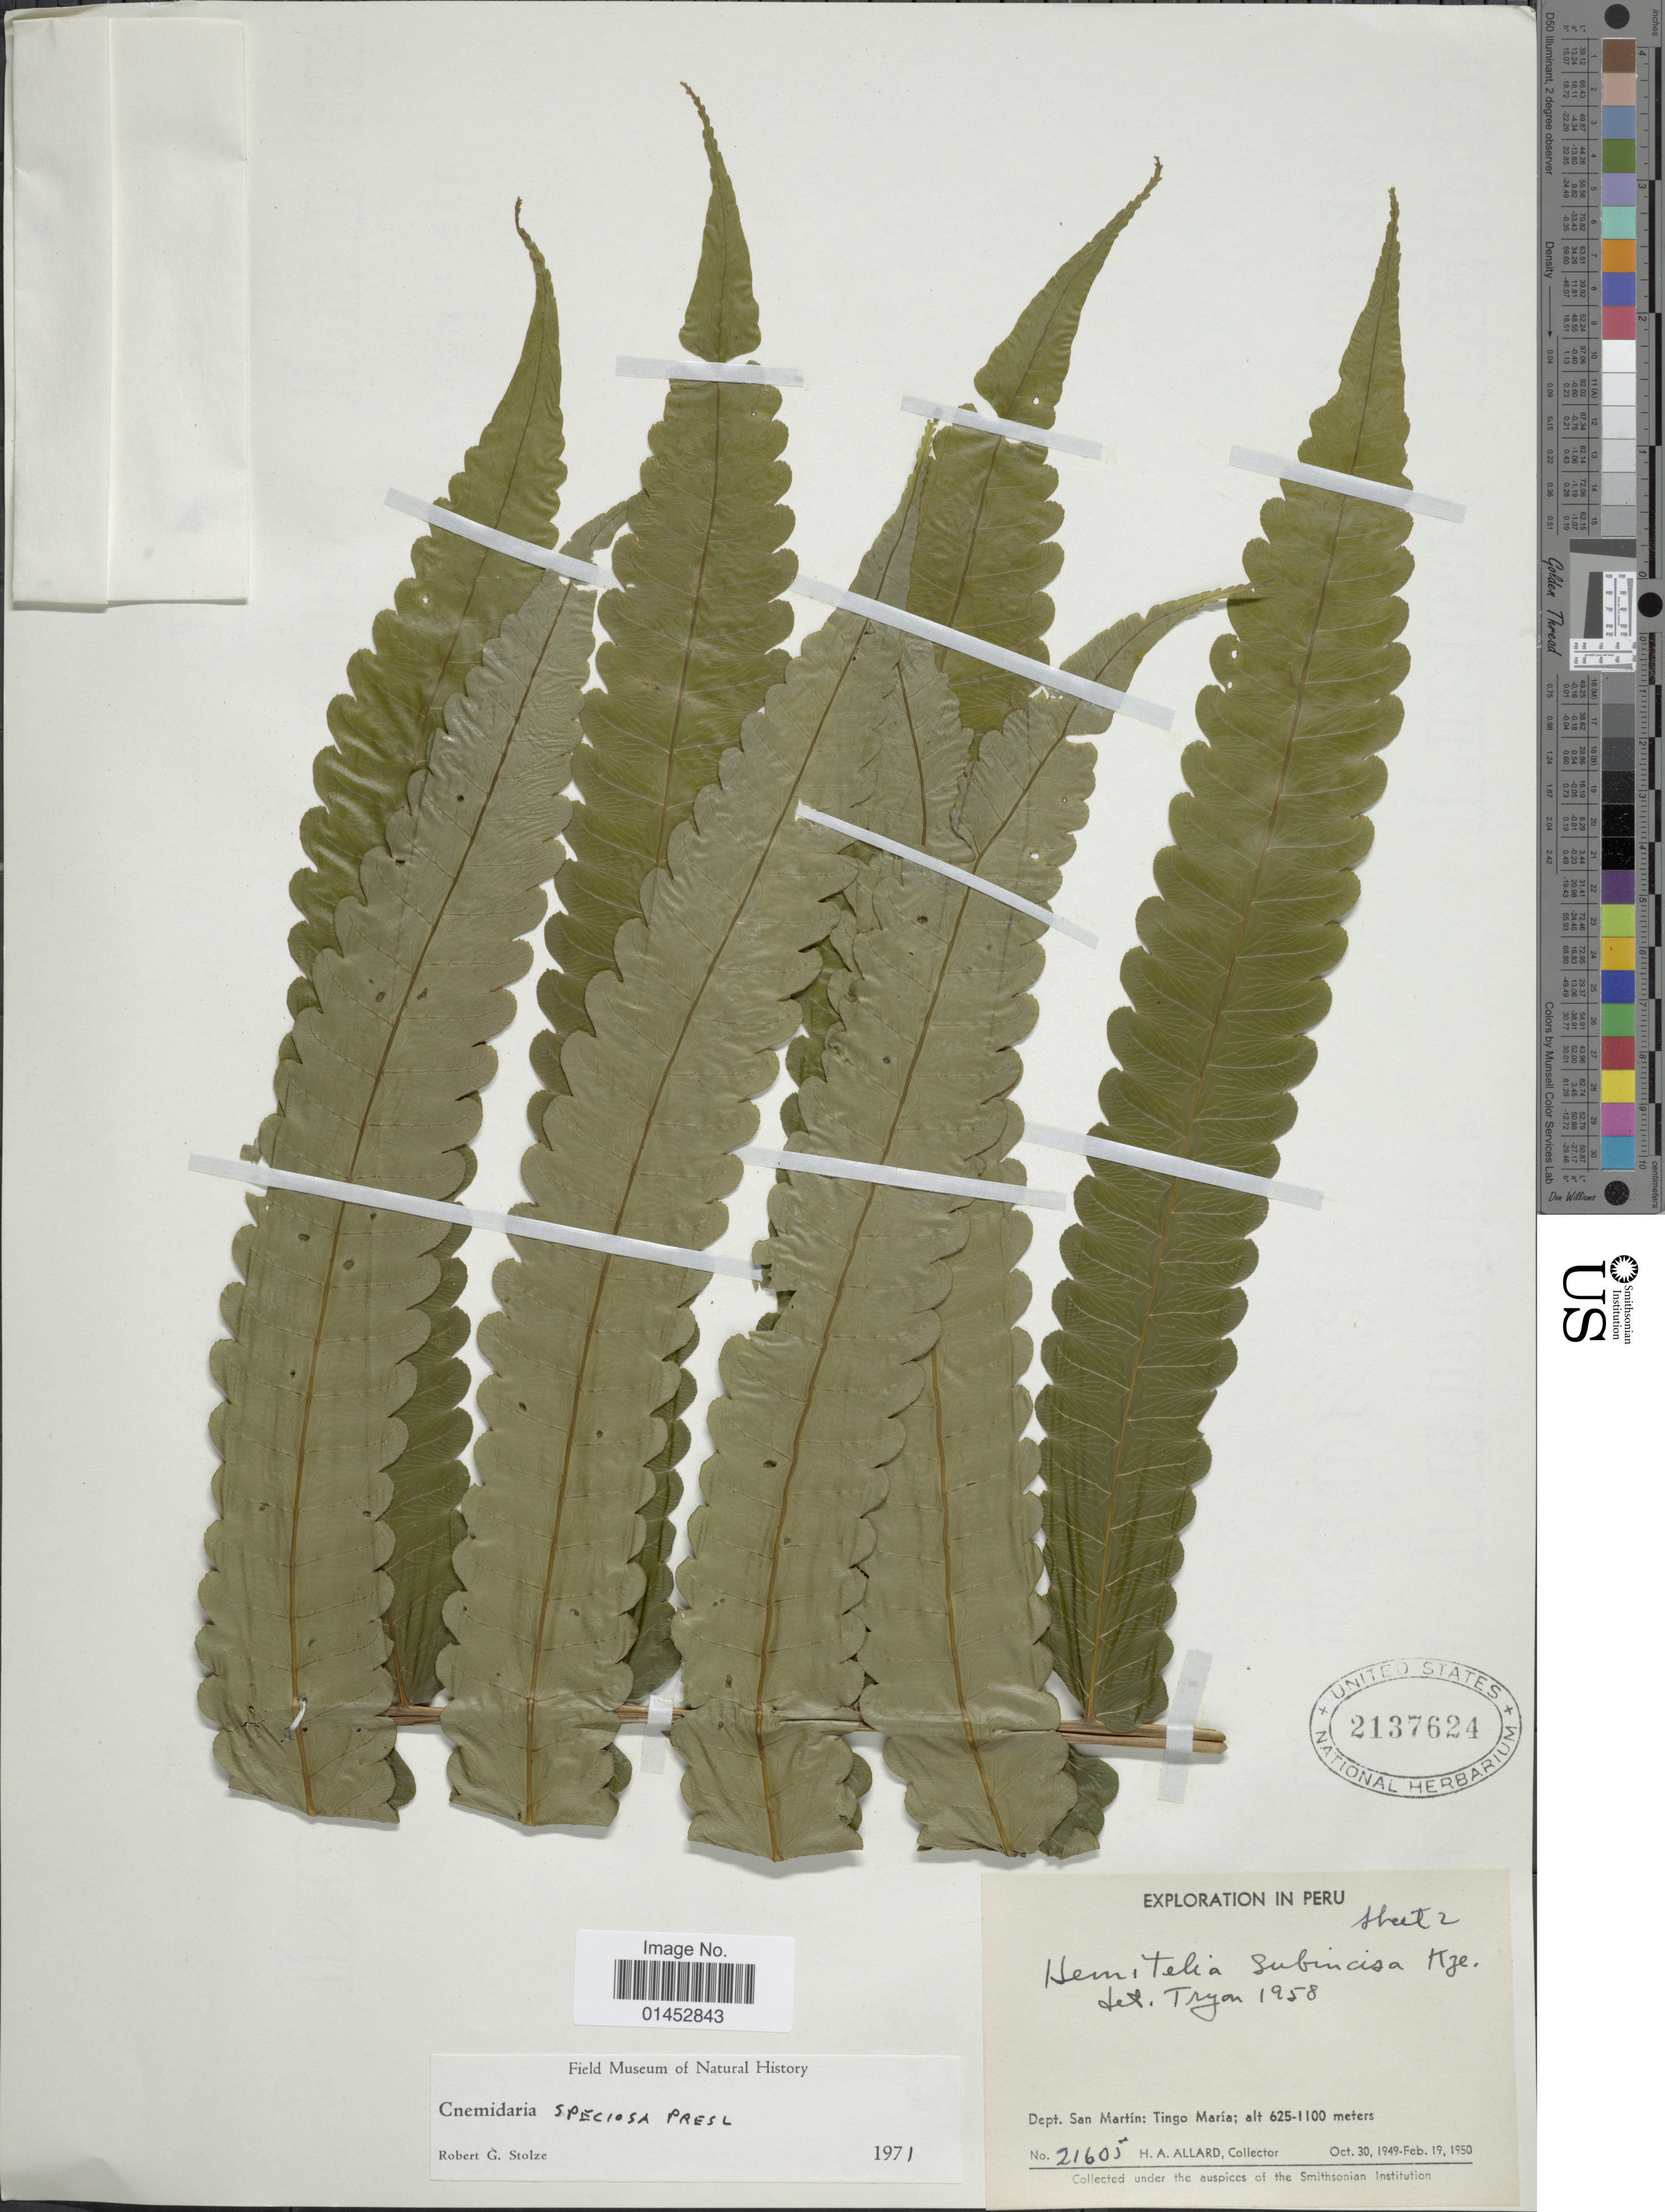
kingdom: Plantae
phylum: Tracheophyta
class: Polypodiopsida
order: Cyatheales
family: Cyatheaceae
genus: Cyathea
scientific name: Cyathea speciosa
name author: Humb. & Bonpl. ex Willd.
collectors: H. A. Allard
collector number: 21605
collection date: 1949-10-30/1950-02-19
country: Peru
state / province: San Martín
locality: Dept. San Martín: Tingo María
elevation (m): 625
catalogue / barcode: US 2137624